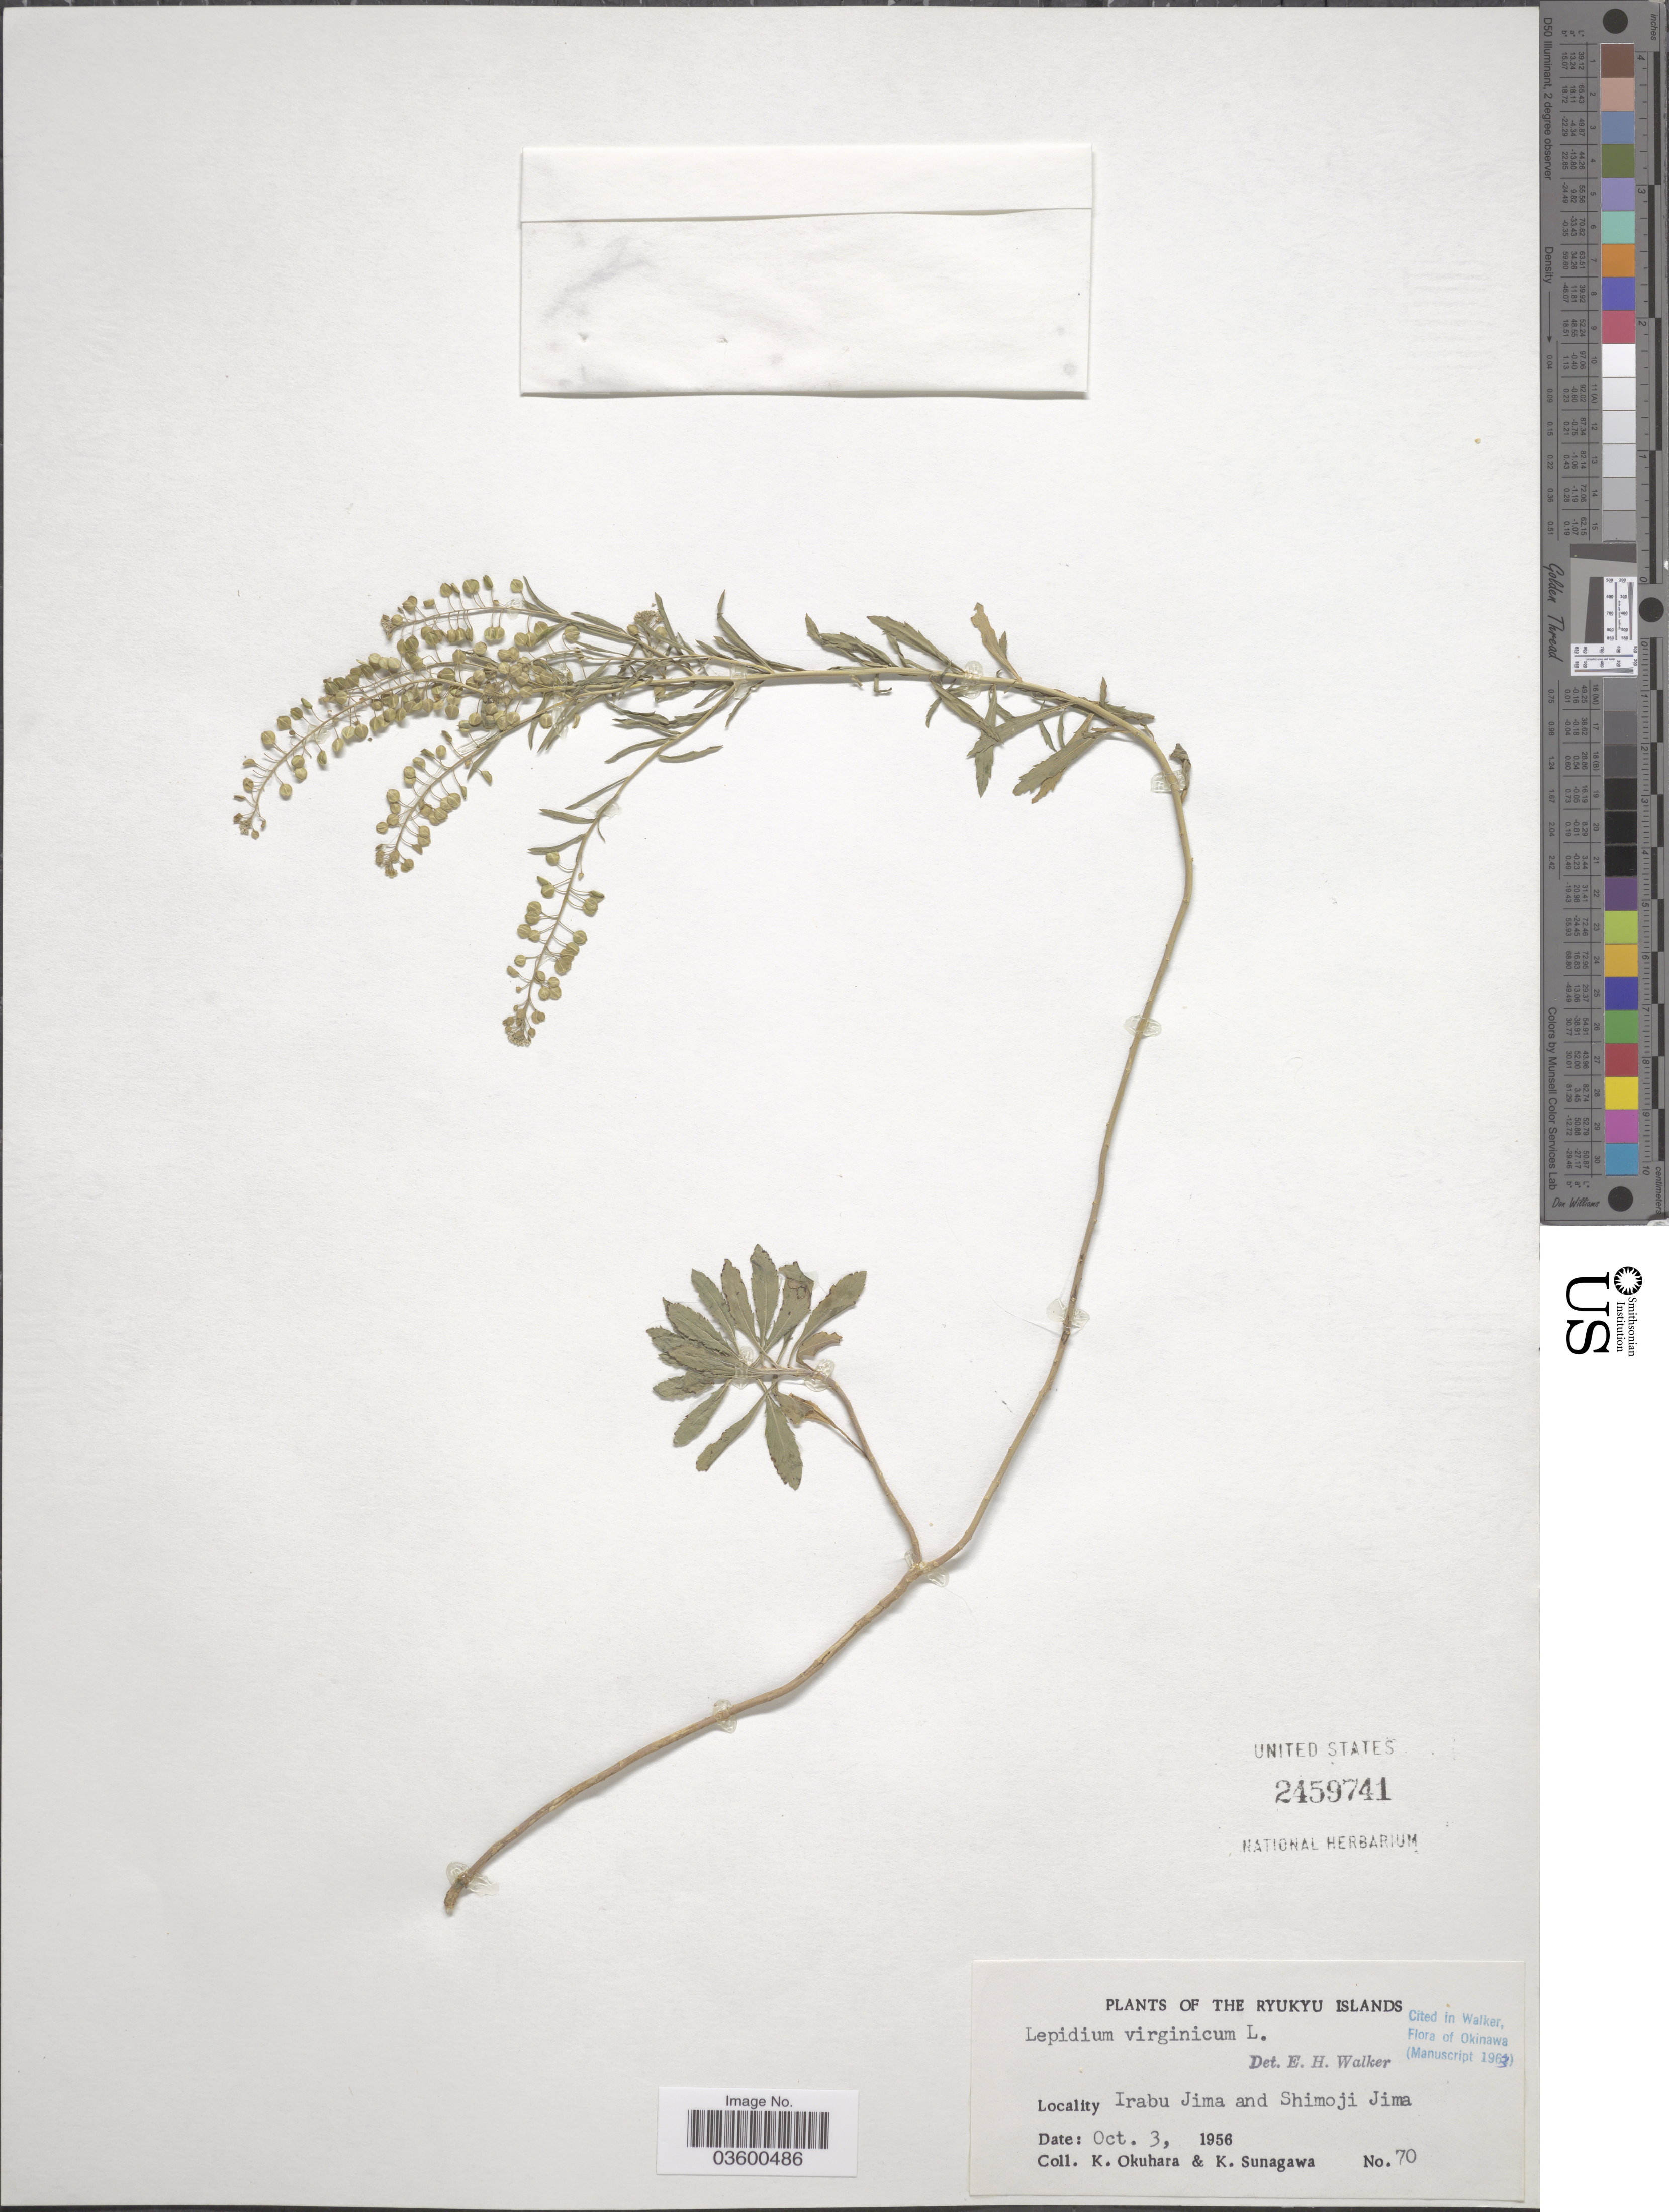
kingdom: Plantae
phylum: Tracheophyta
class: Magnoliopsida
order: Brassicales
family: Brassicaceae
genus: Lepidium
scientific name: Lepidium virginicum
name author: L.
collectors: K. Okuhara & K. Sunagawa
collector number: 70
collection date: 1956-10-03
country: Japan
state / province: Okinawa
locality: The Ryukyu Islands. Irabu Jima and Shimoji Jima.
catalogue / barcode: US 2459741